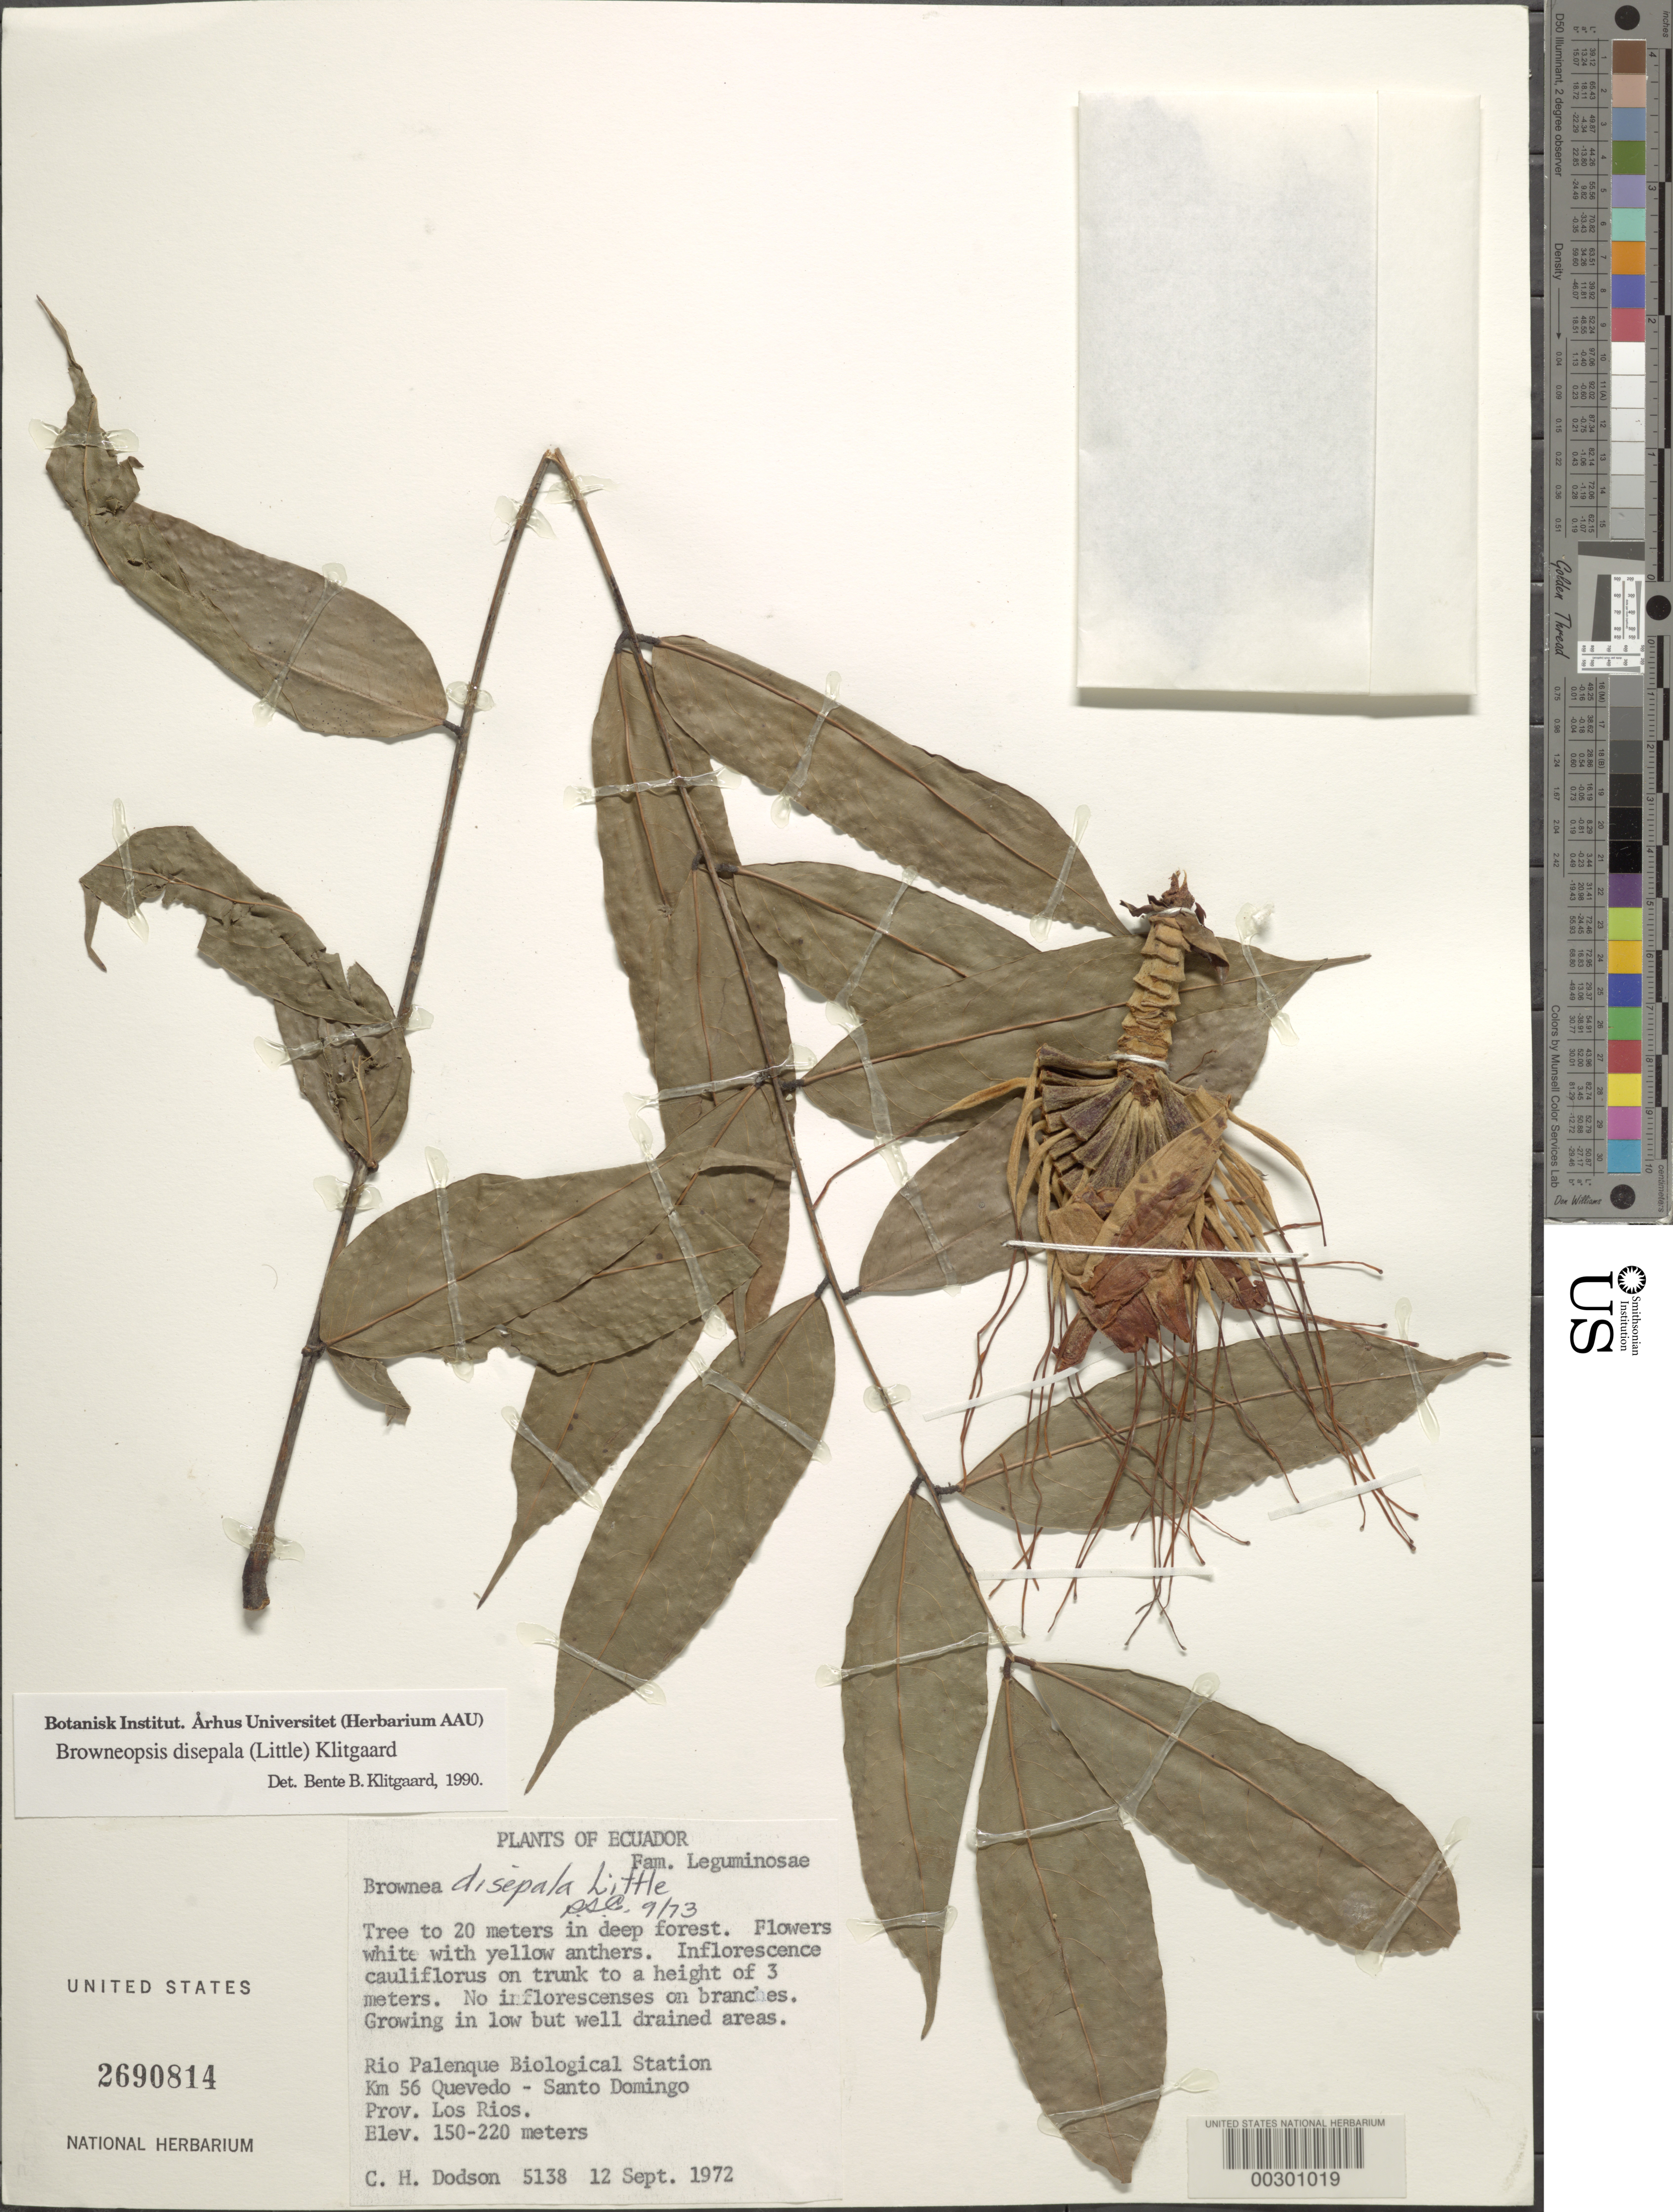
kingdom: Plantae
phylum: Tracheophyta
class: Magnoliopsida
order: Fabales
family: Fabaceae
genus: Browneopsis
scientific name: Browneopsis disepala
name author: (Little) Klitg.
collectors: C. H. Dodson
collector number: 5138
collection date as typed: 12 Sep 1972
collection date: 1972-09-12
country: Ecuador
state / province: Los Ríos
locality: Rio palenque Biological station, km 56 Quevedo - Santo Domingo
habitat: Low but well drained areas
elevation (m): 150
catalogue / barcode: US 2690814